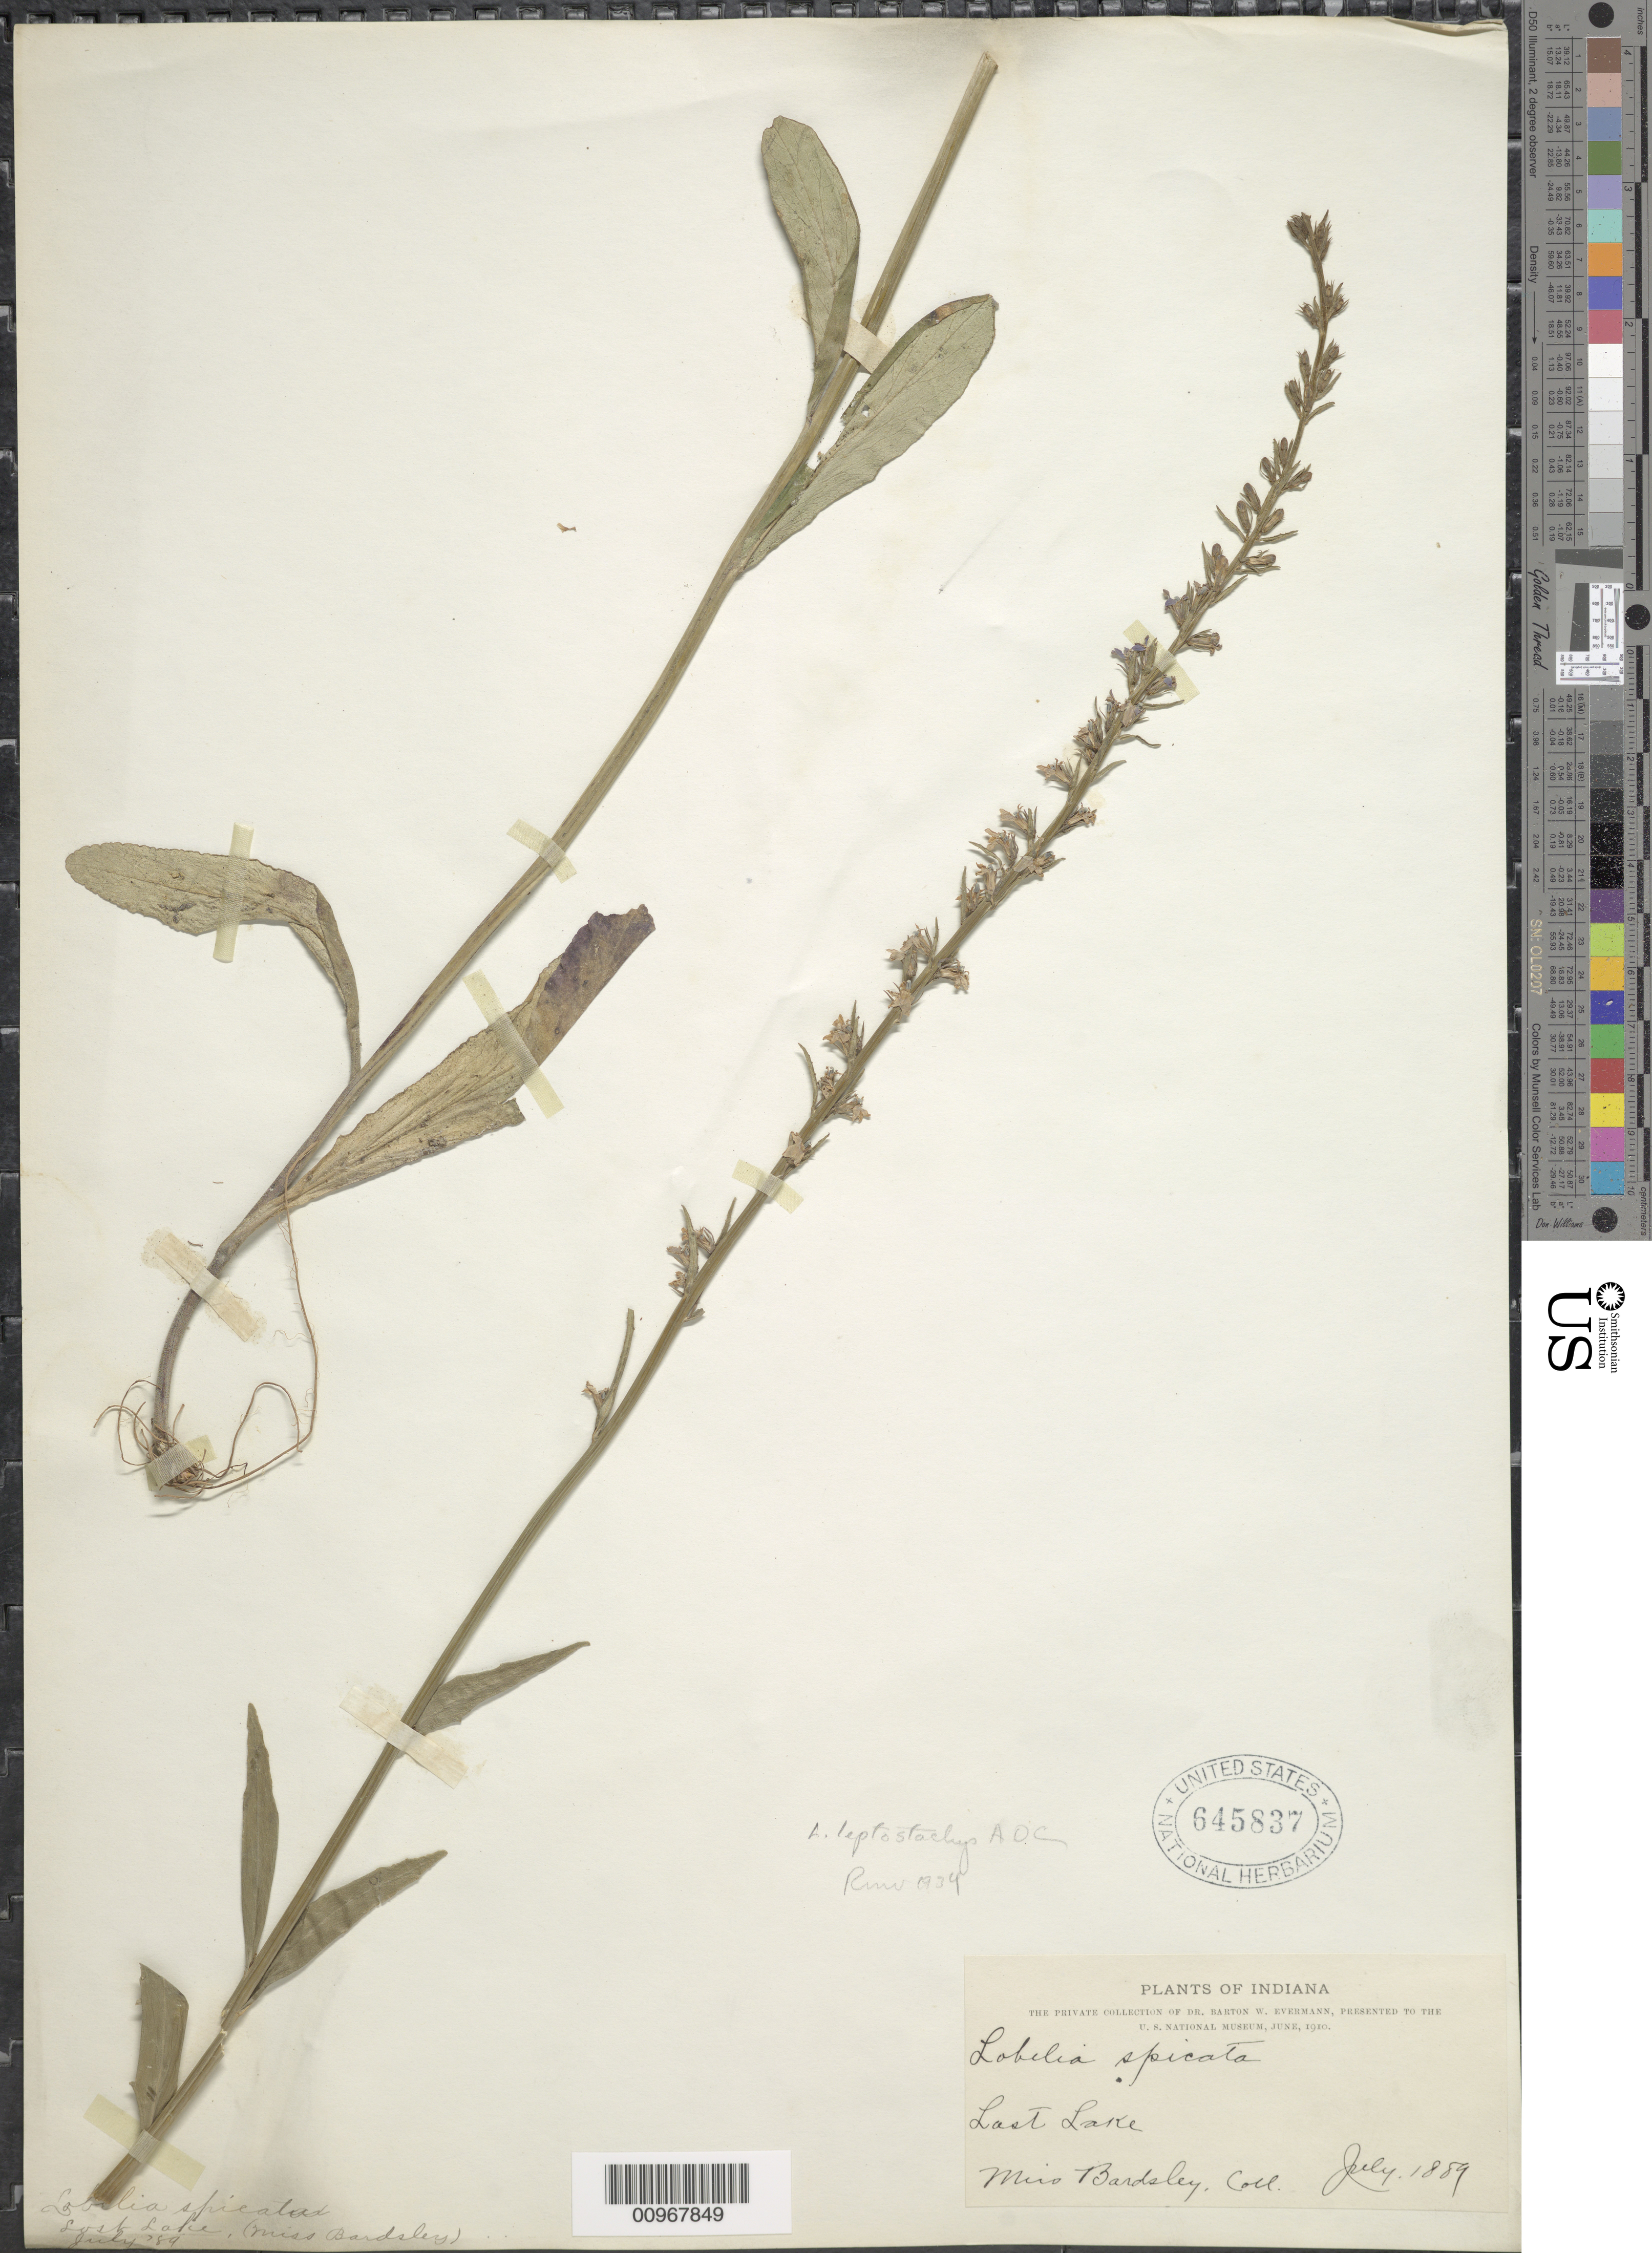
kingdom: Plantae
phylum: Tracheophyta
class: Magnoliopsida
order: Asterales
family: Campanulaceae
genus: Lobelia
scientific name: Lobelia leptostachys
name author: A. DC.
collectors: Bardsley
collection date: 1889-07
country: United States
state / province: Indiana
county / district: Brown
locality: Lost Lake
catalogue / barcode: US 645837